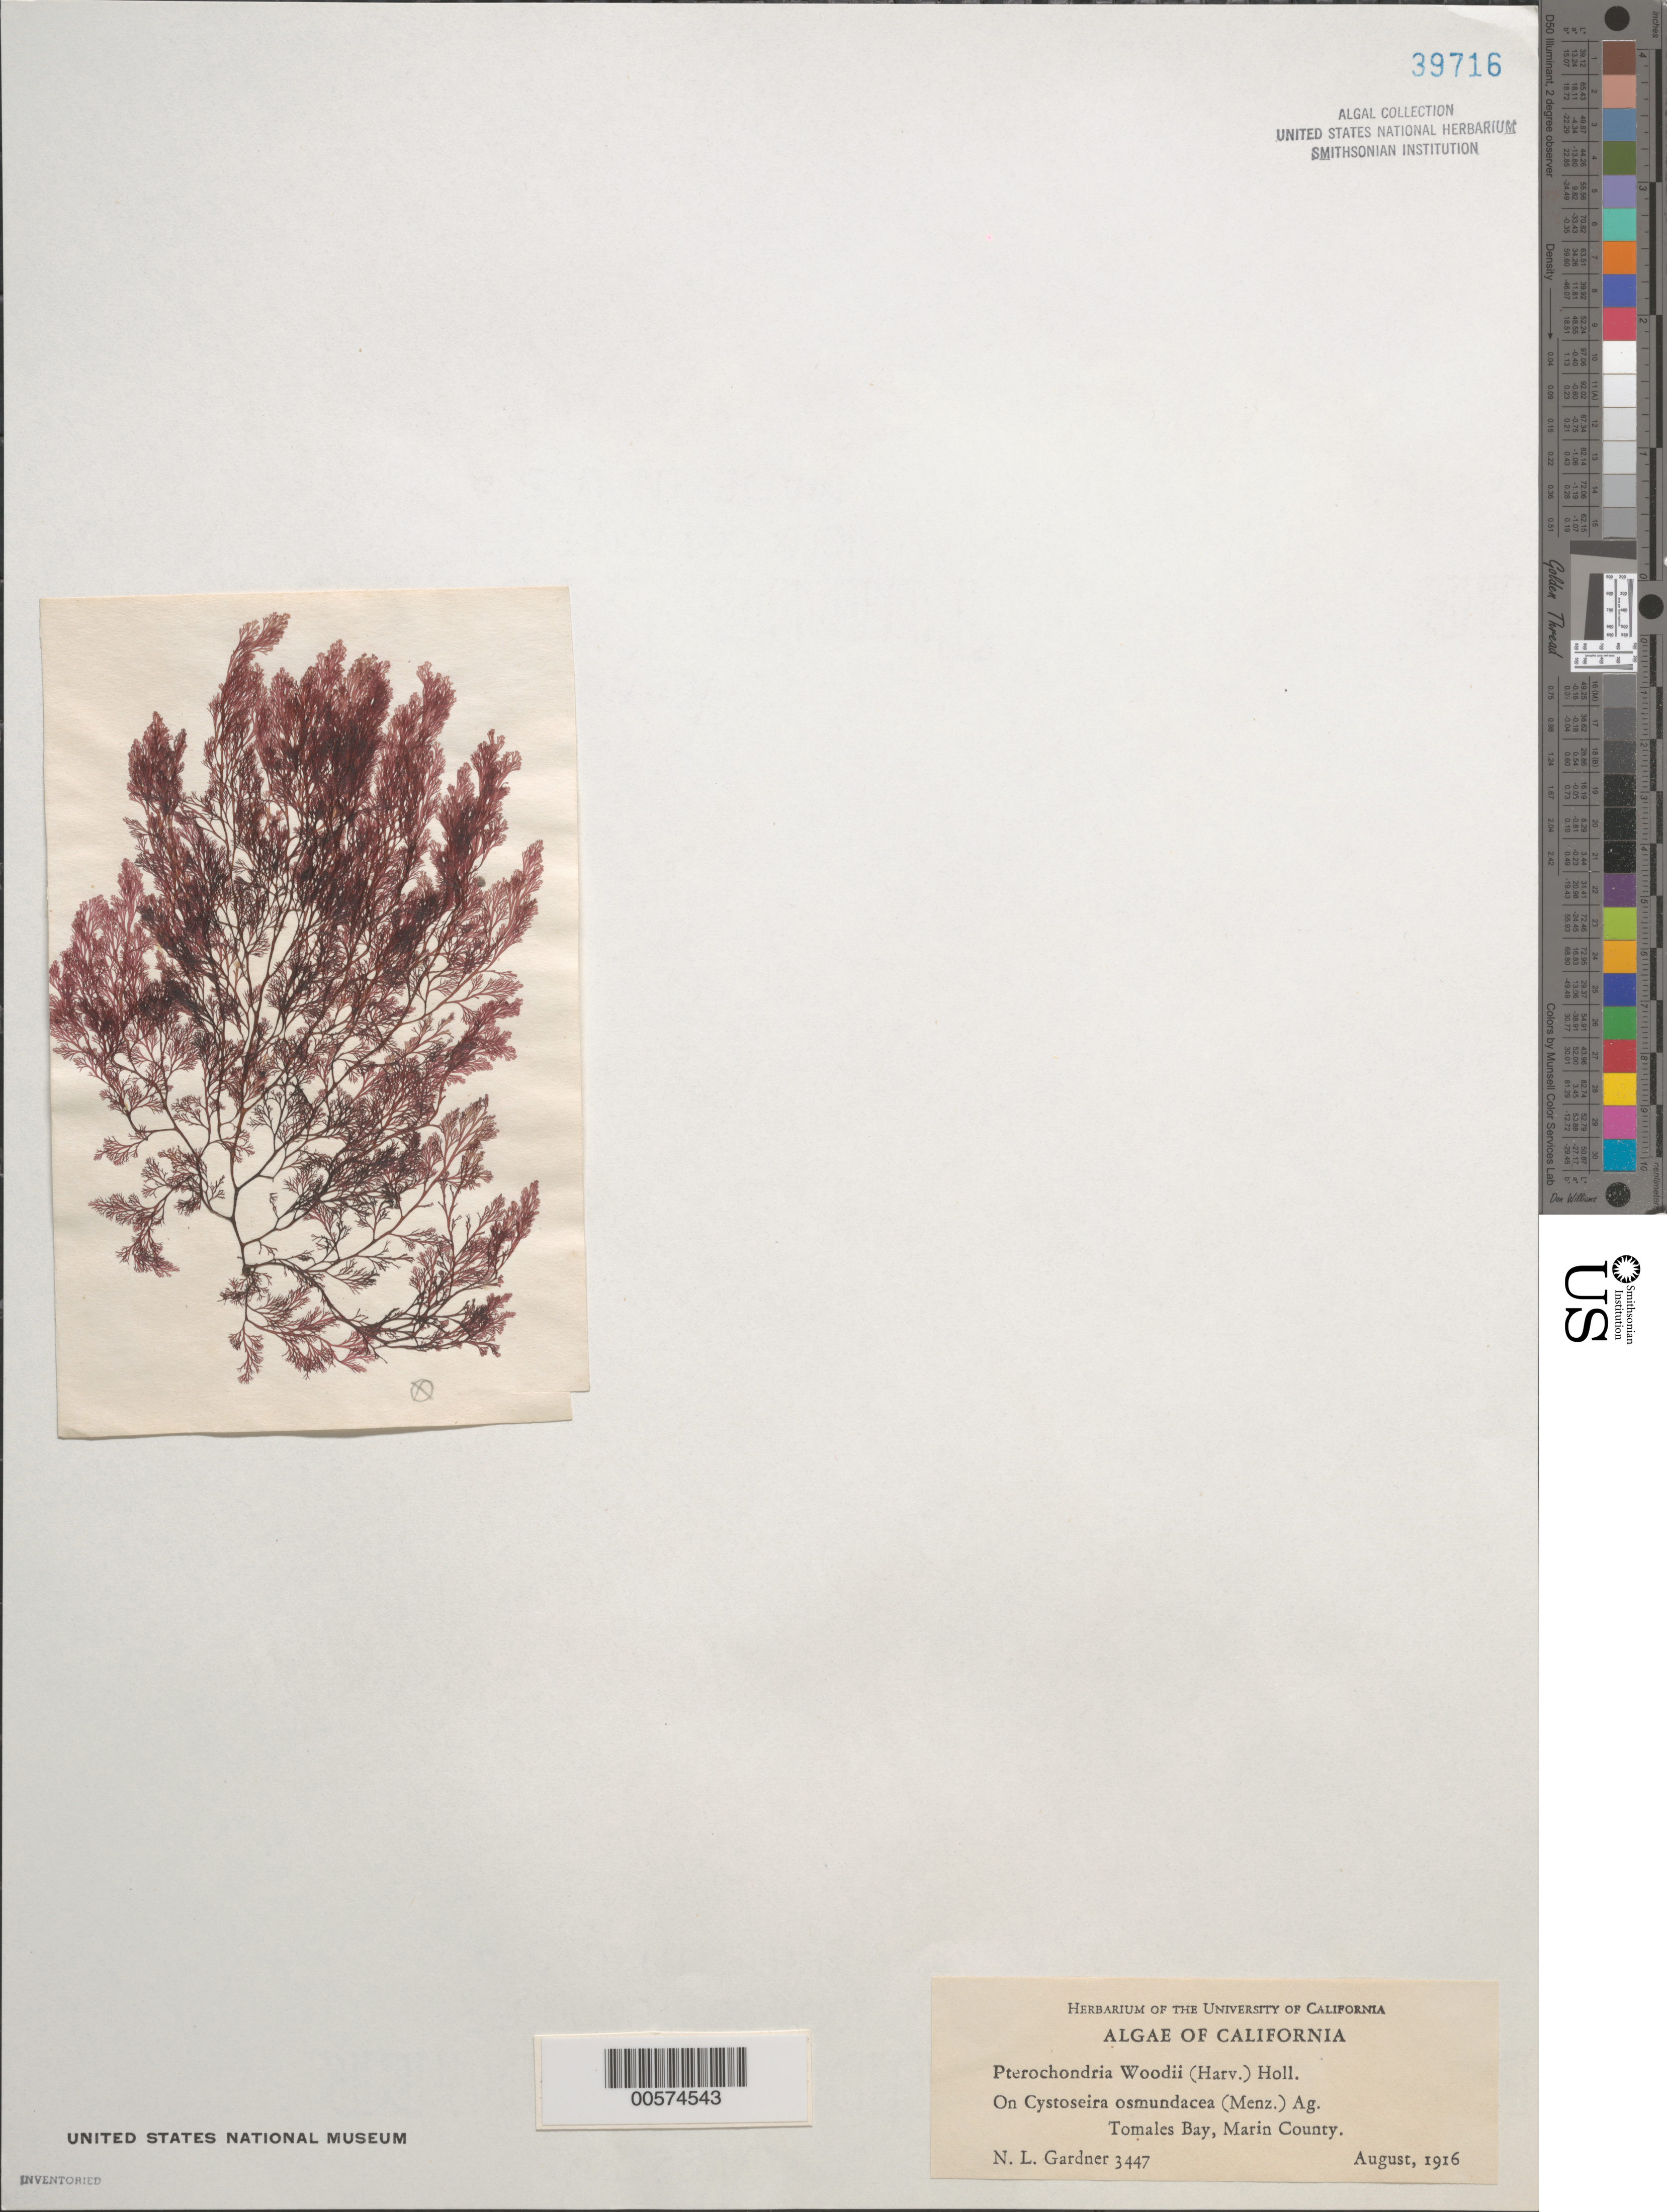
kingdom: Plantae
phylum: Rhodophyta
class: Florideophyceae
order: Ceramiales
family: Rhodomelaceae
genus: Pterochondria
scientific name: Pterochondria woodii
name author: (Harv.) Hollenb.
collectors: N. Gardner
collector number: NLG 3447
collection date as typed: Aug 1916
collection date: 1916-08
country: United States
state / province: California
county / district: Marin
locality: Tomales Bay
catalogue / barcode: US 39716